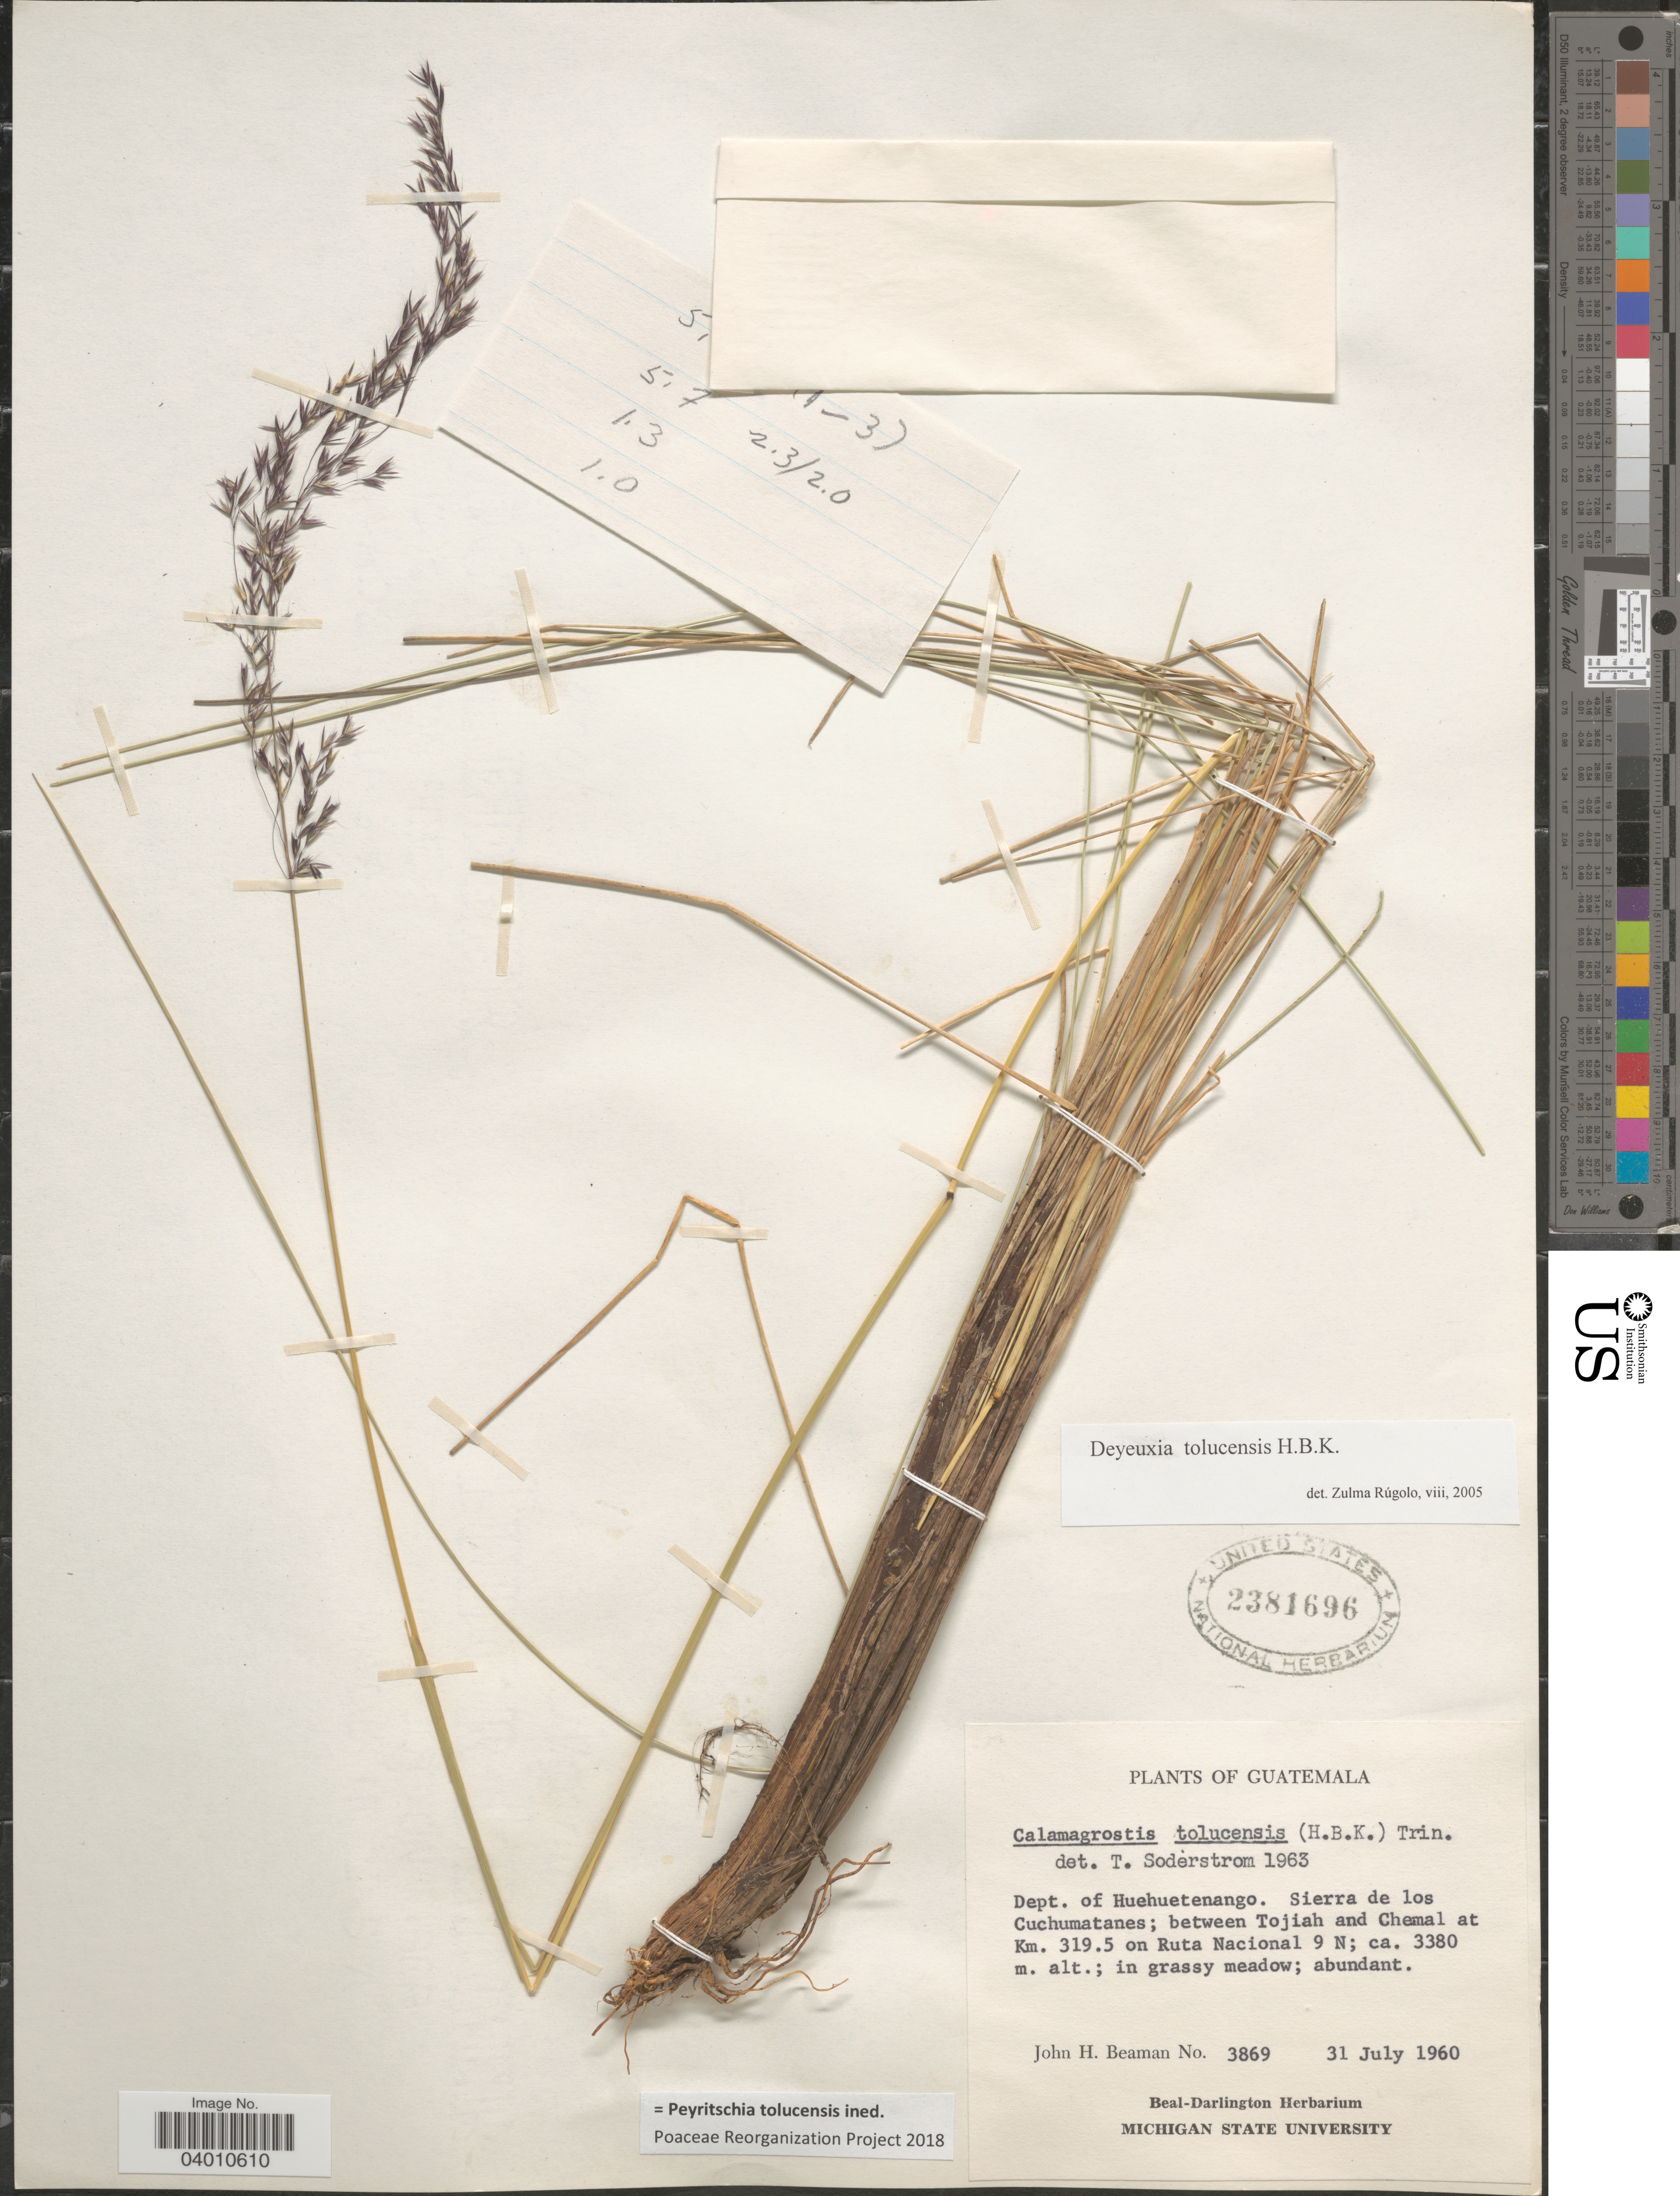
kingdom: Plantae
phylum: Tracheophyta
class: Liliopsida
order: Poales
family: Poaceae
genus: Peyritschia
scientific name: Peyritschia tolucensis ined.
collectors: J. H. Beaman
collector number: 3869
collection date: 1960-07-31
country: Guatemala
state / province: Huehuetenango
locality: Dept. of Huehuetenango. Sierra de los Cuchumatanes; between Tojiah and Chemal at Km. 319.5 on Ruta Nacional 9 N.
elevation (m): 3380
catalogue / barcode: US 2381696